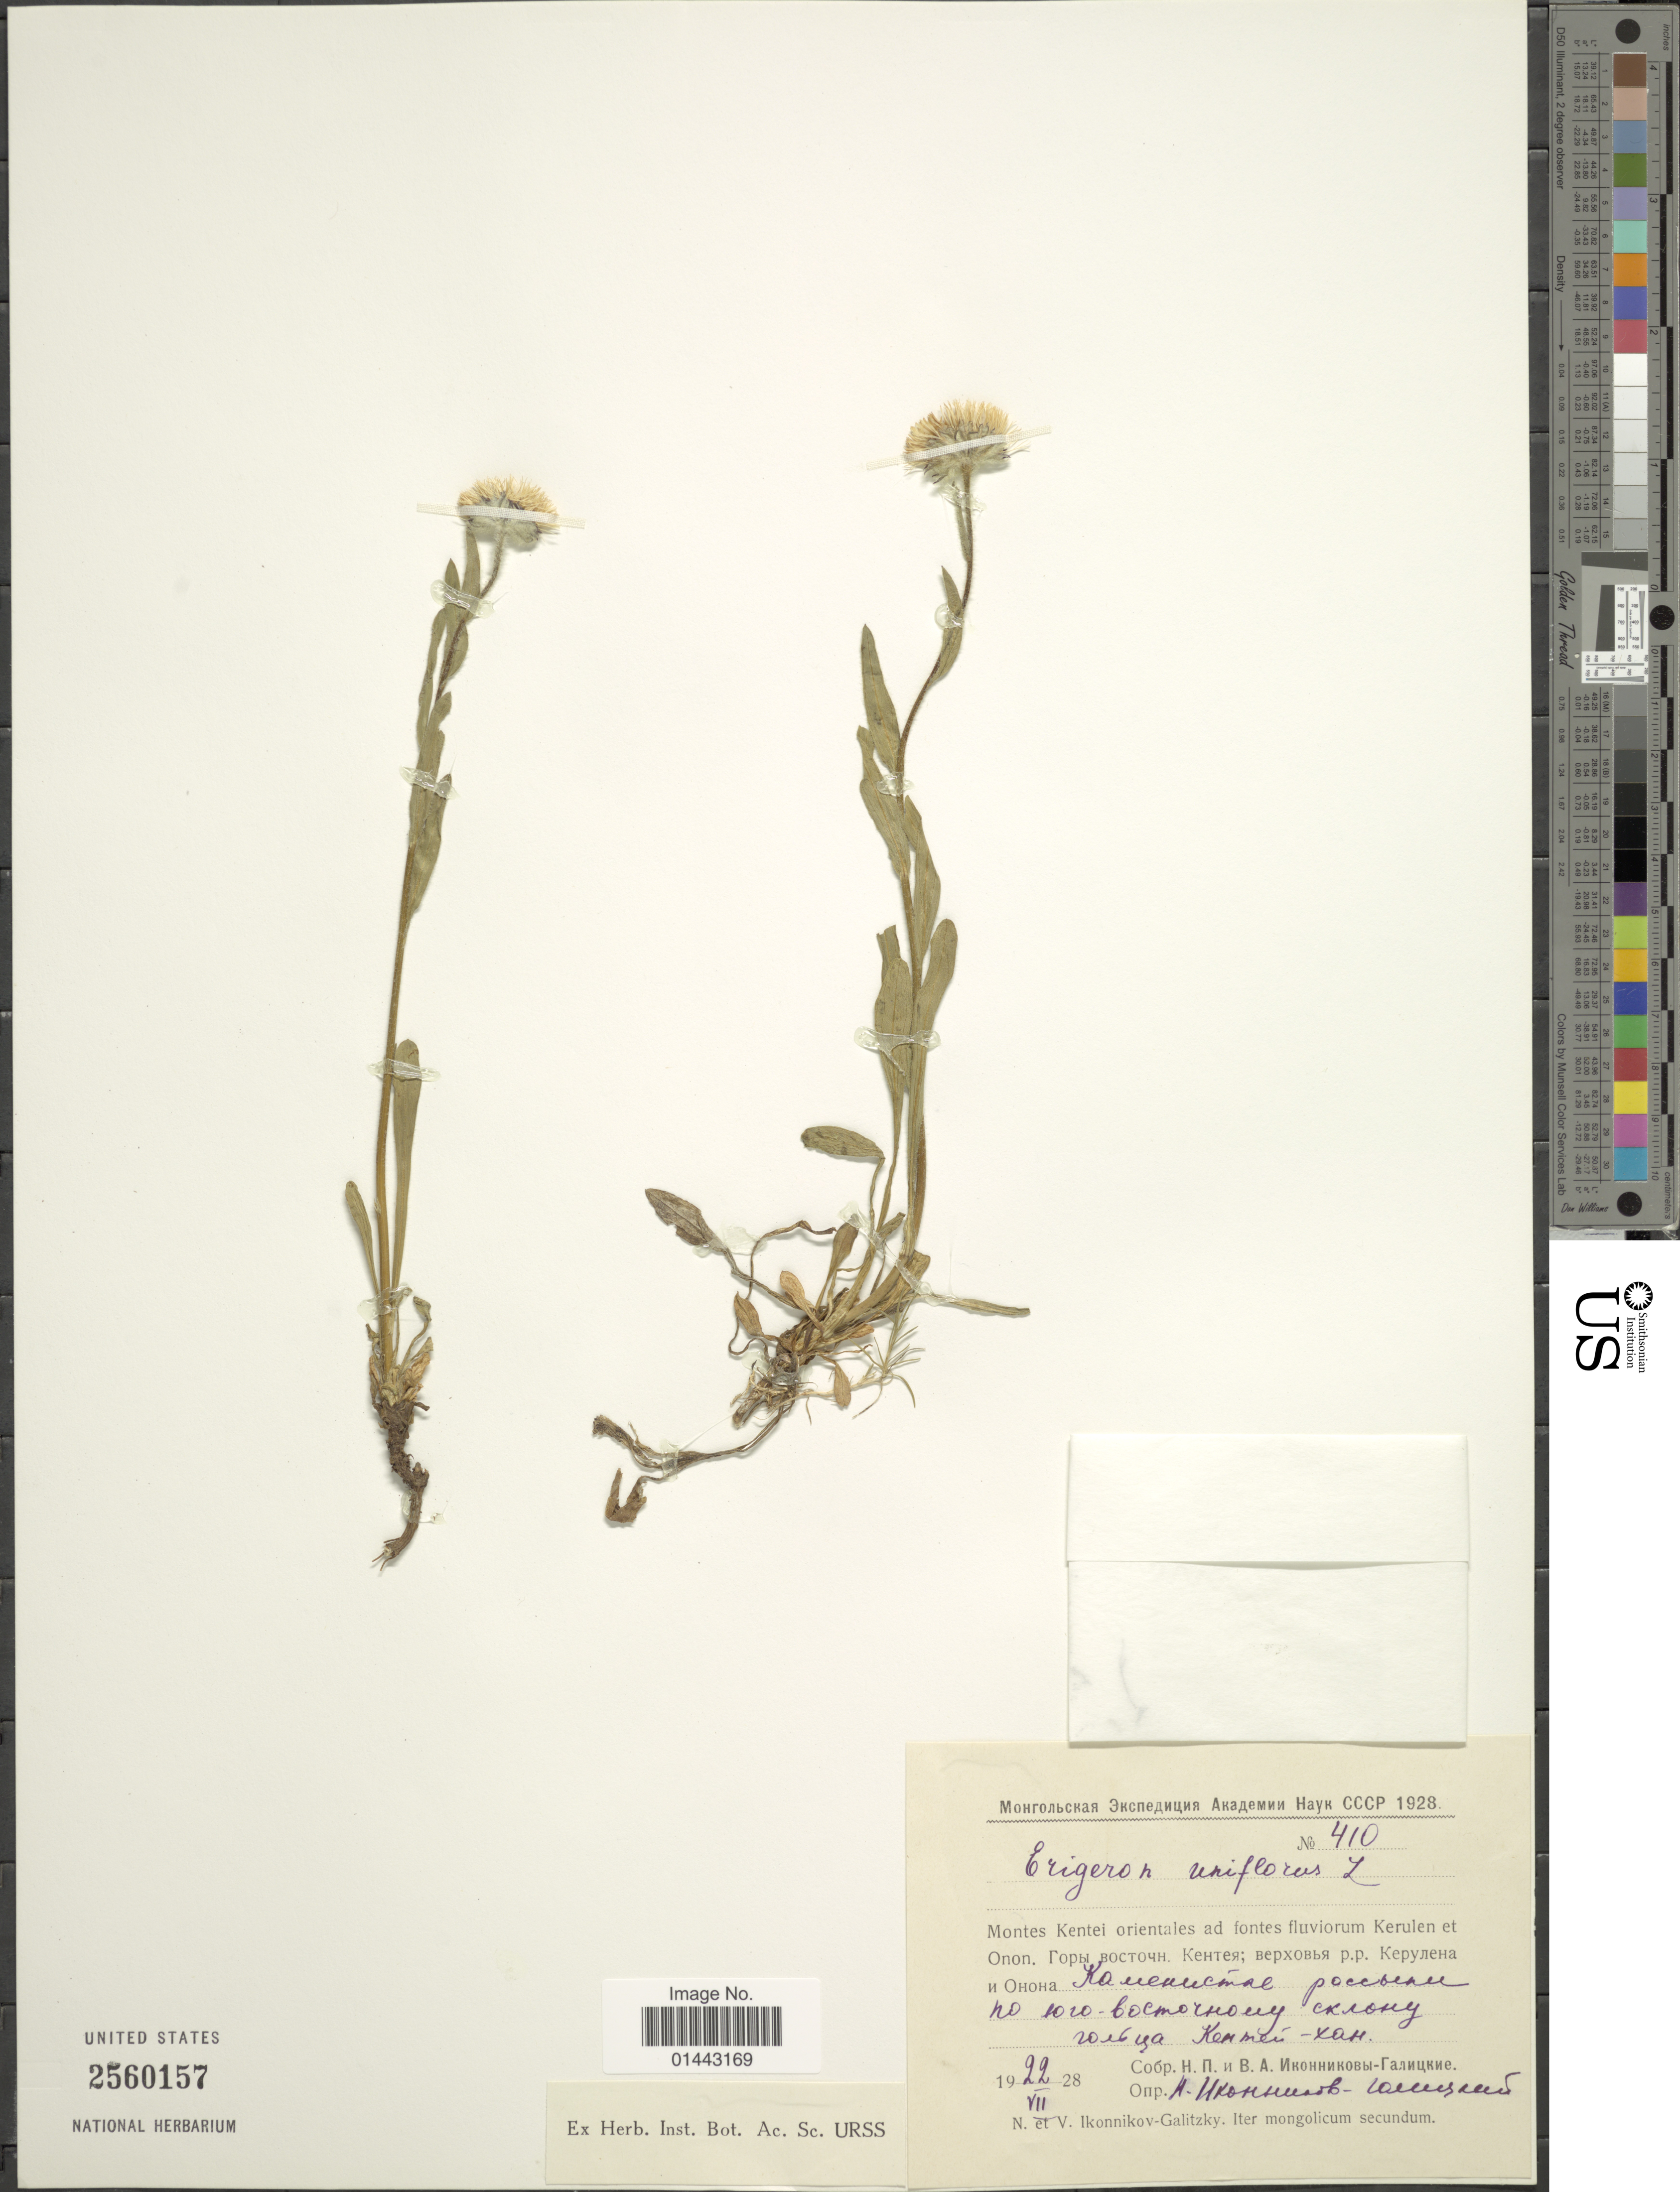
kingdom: Plantae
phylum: Tracheophyta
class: Magnoliopsida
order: Asterales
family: Asteraceae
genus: Erigeron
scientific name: Erigeron uniflorus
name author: L.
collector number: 410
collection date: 1928-07-22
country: Mongolia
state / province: Hentiy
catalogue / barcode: US 2560157